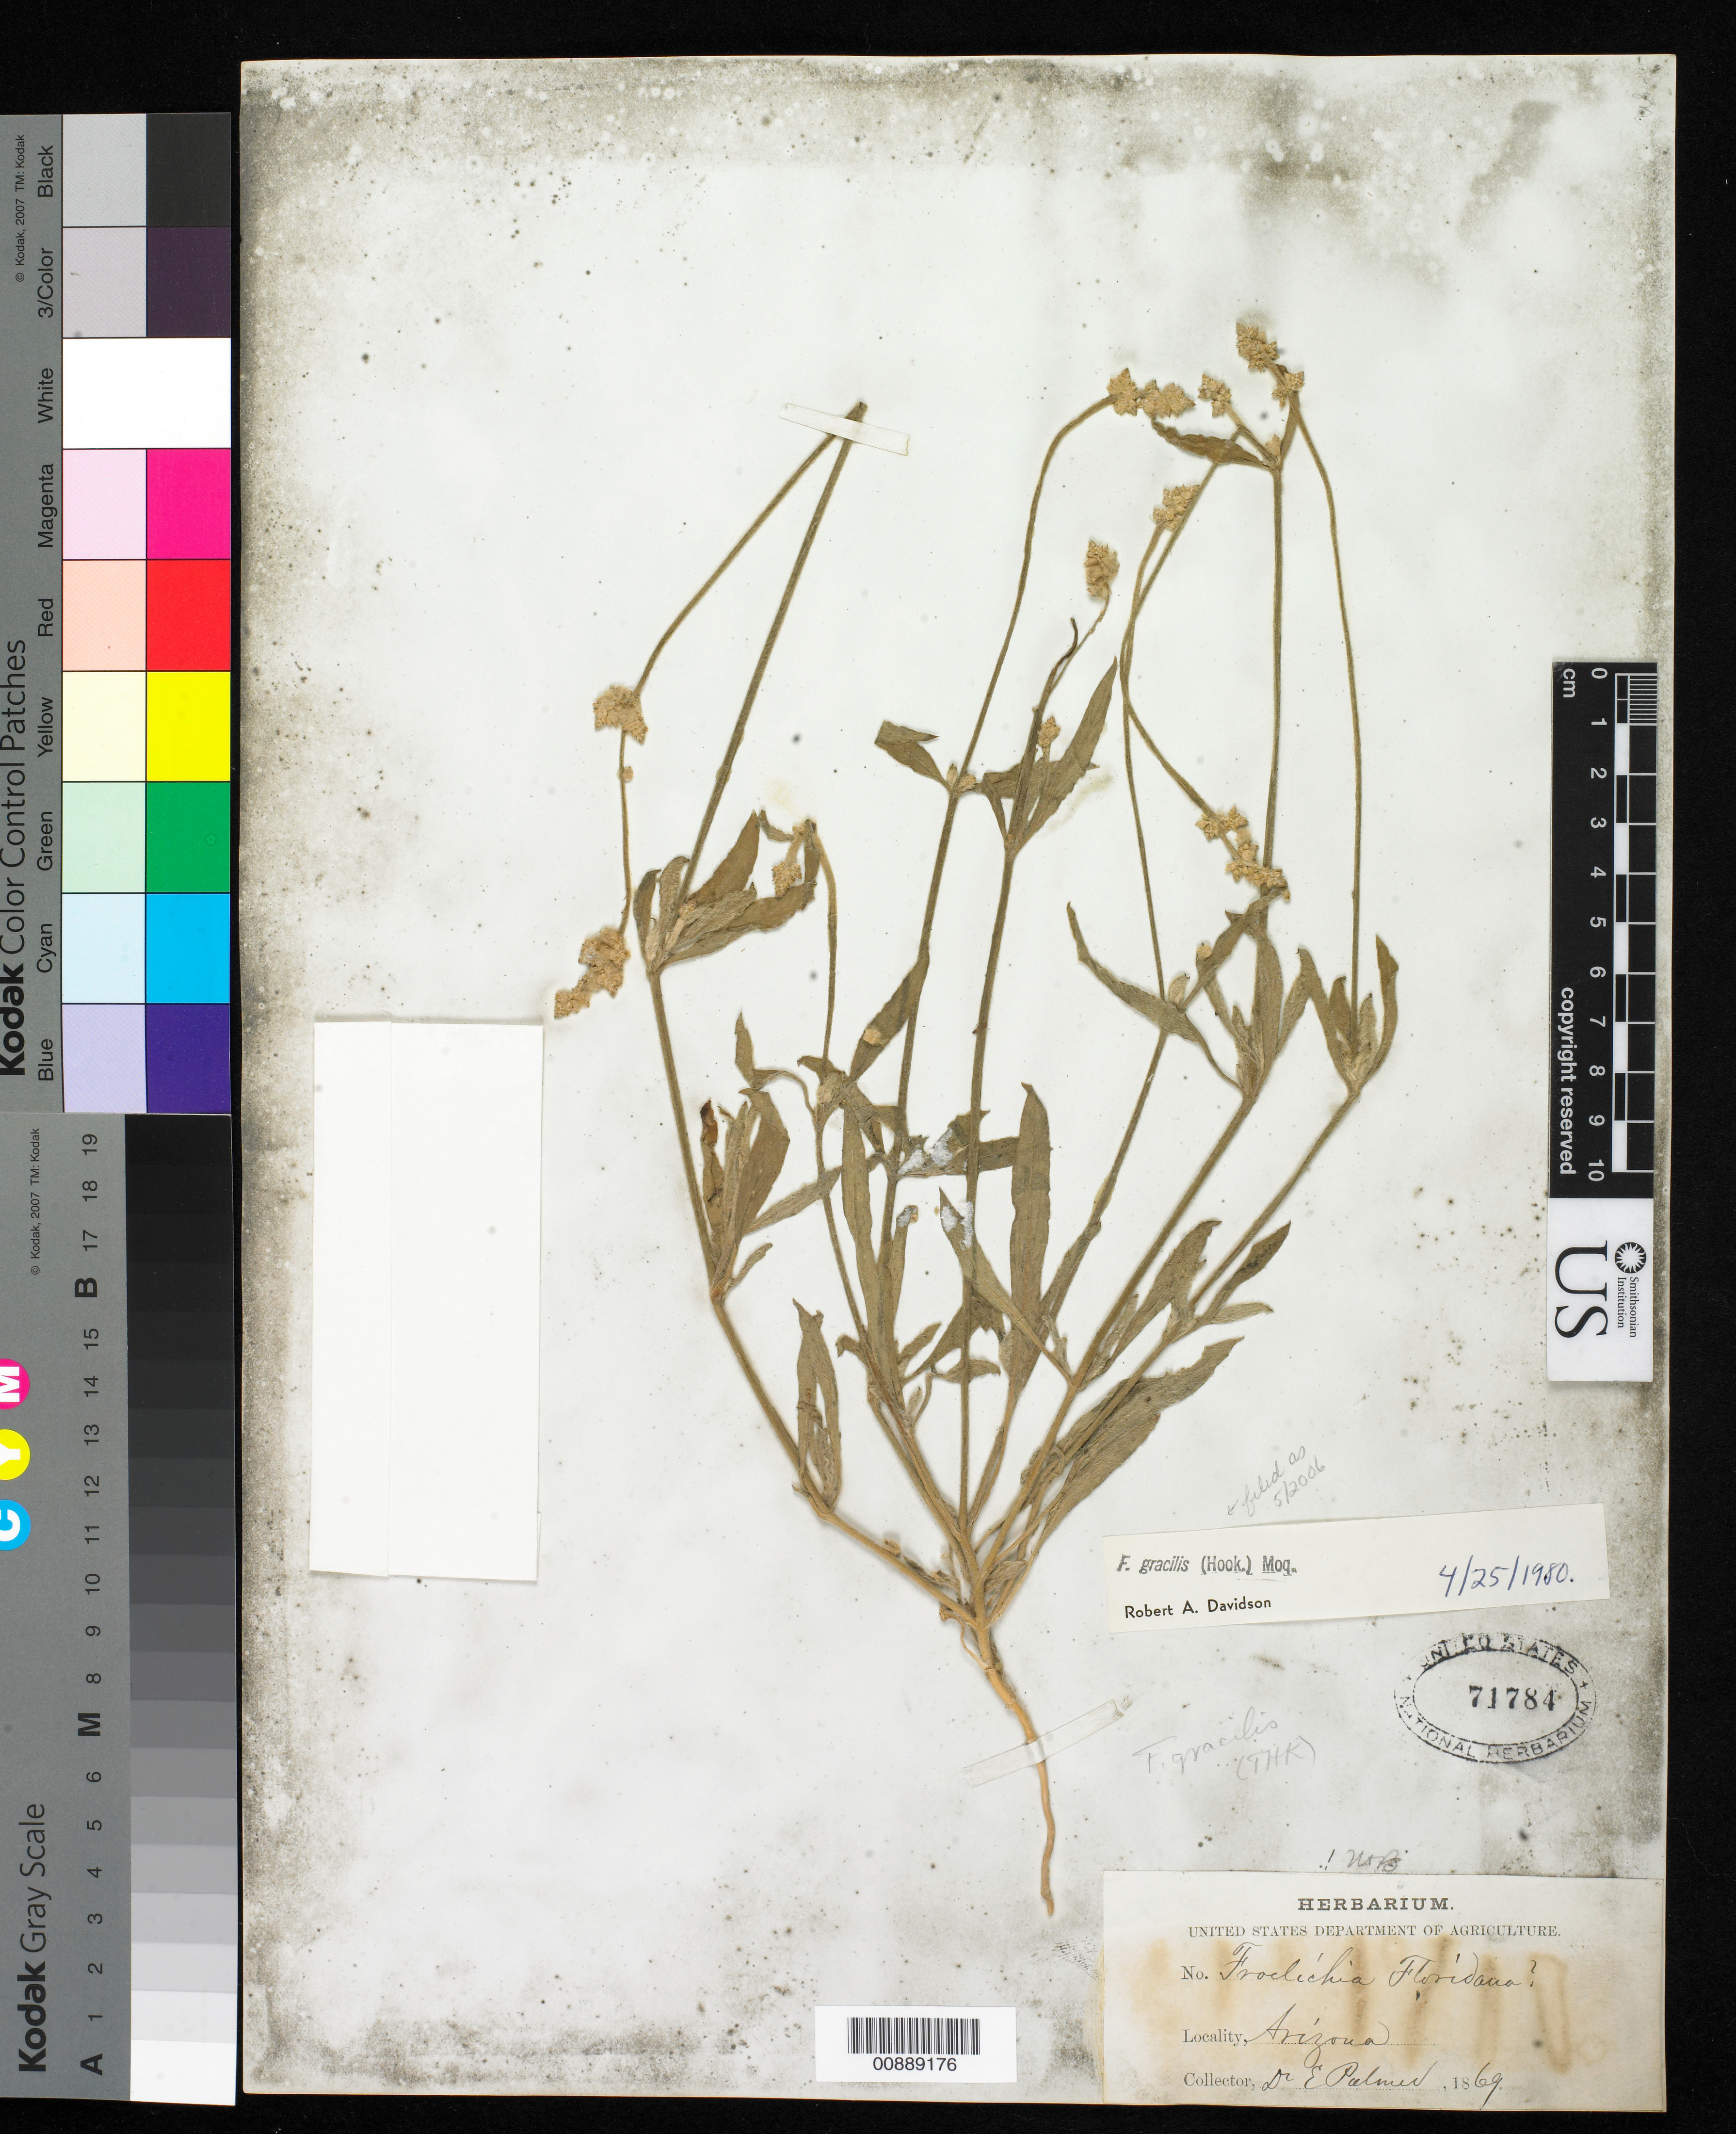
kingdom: Plantae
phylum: Tracheophyta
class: Magnoliopsida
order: Caryophyllales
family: Amaranthaceae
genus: Froelichia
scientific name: Froelichia gracilis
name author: (Hook.) Moq.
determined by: Davidson, R. A.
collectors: E. Palmer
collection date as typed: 1869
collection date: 1869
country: United States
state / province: Arizona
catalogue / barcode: US 71784